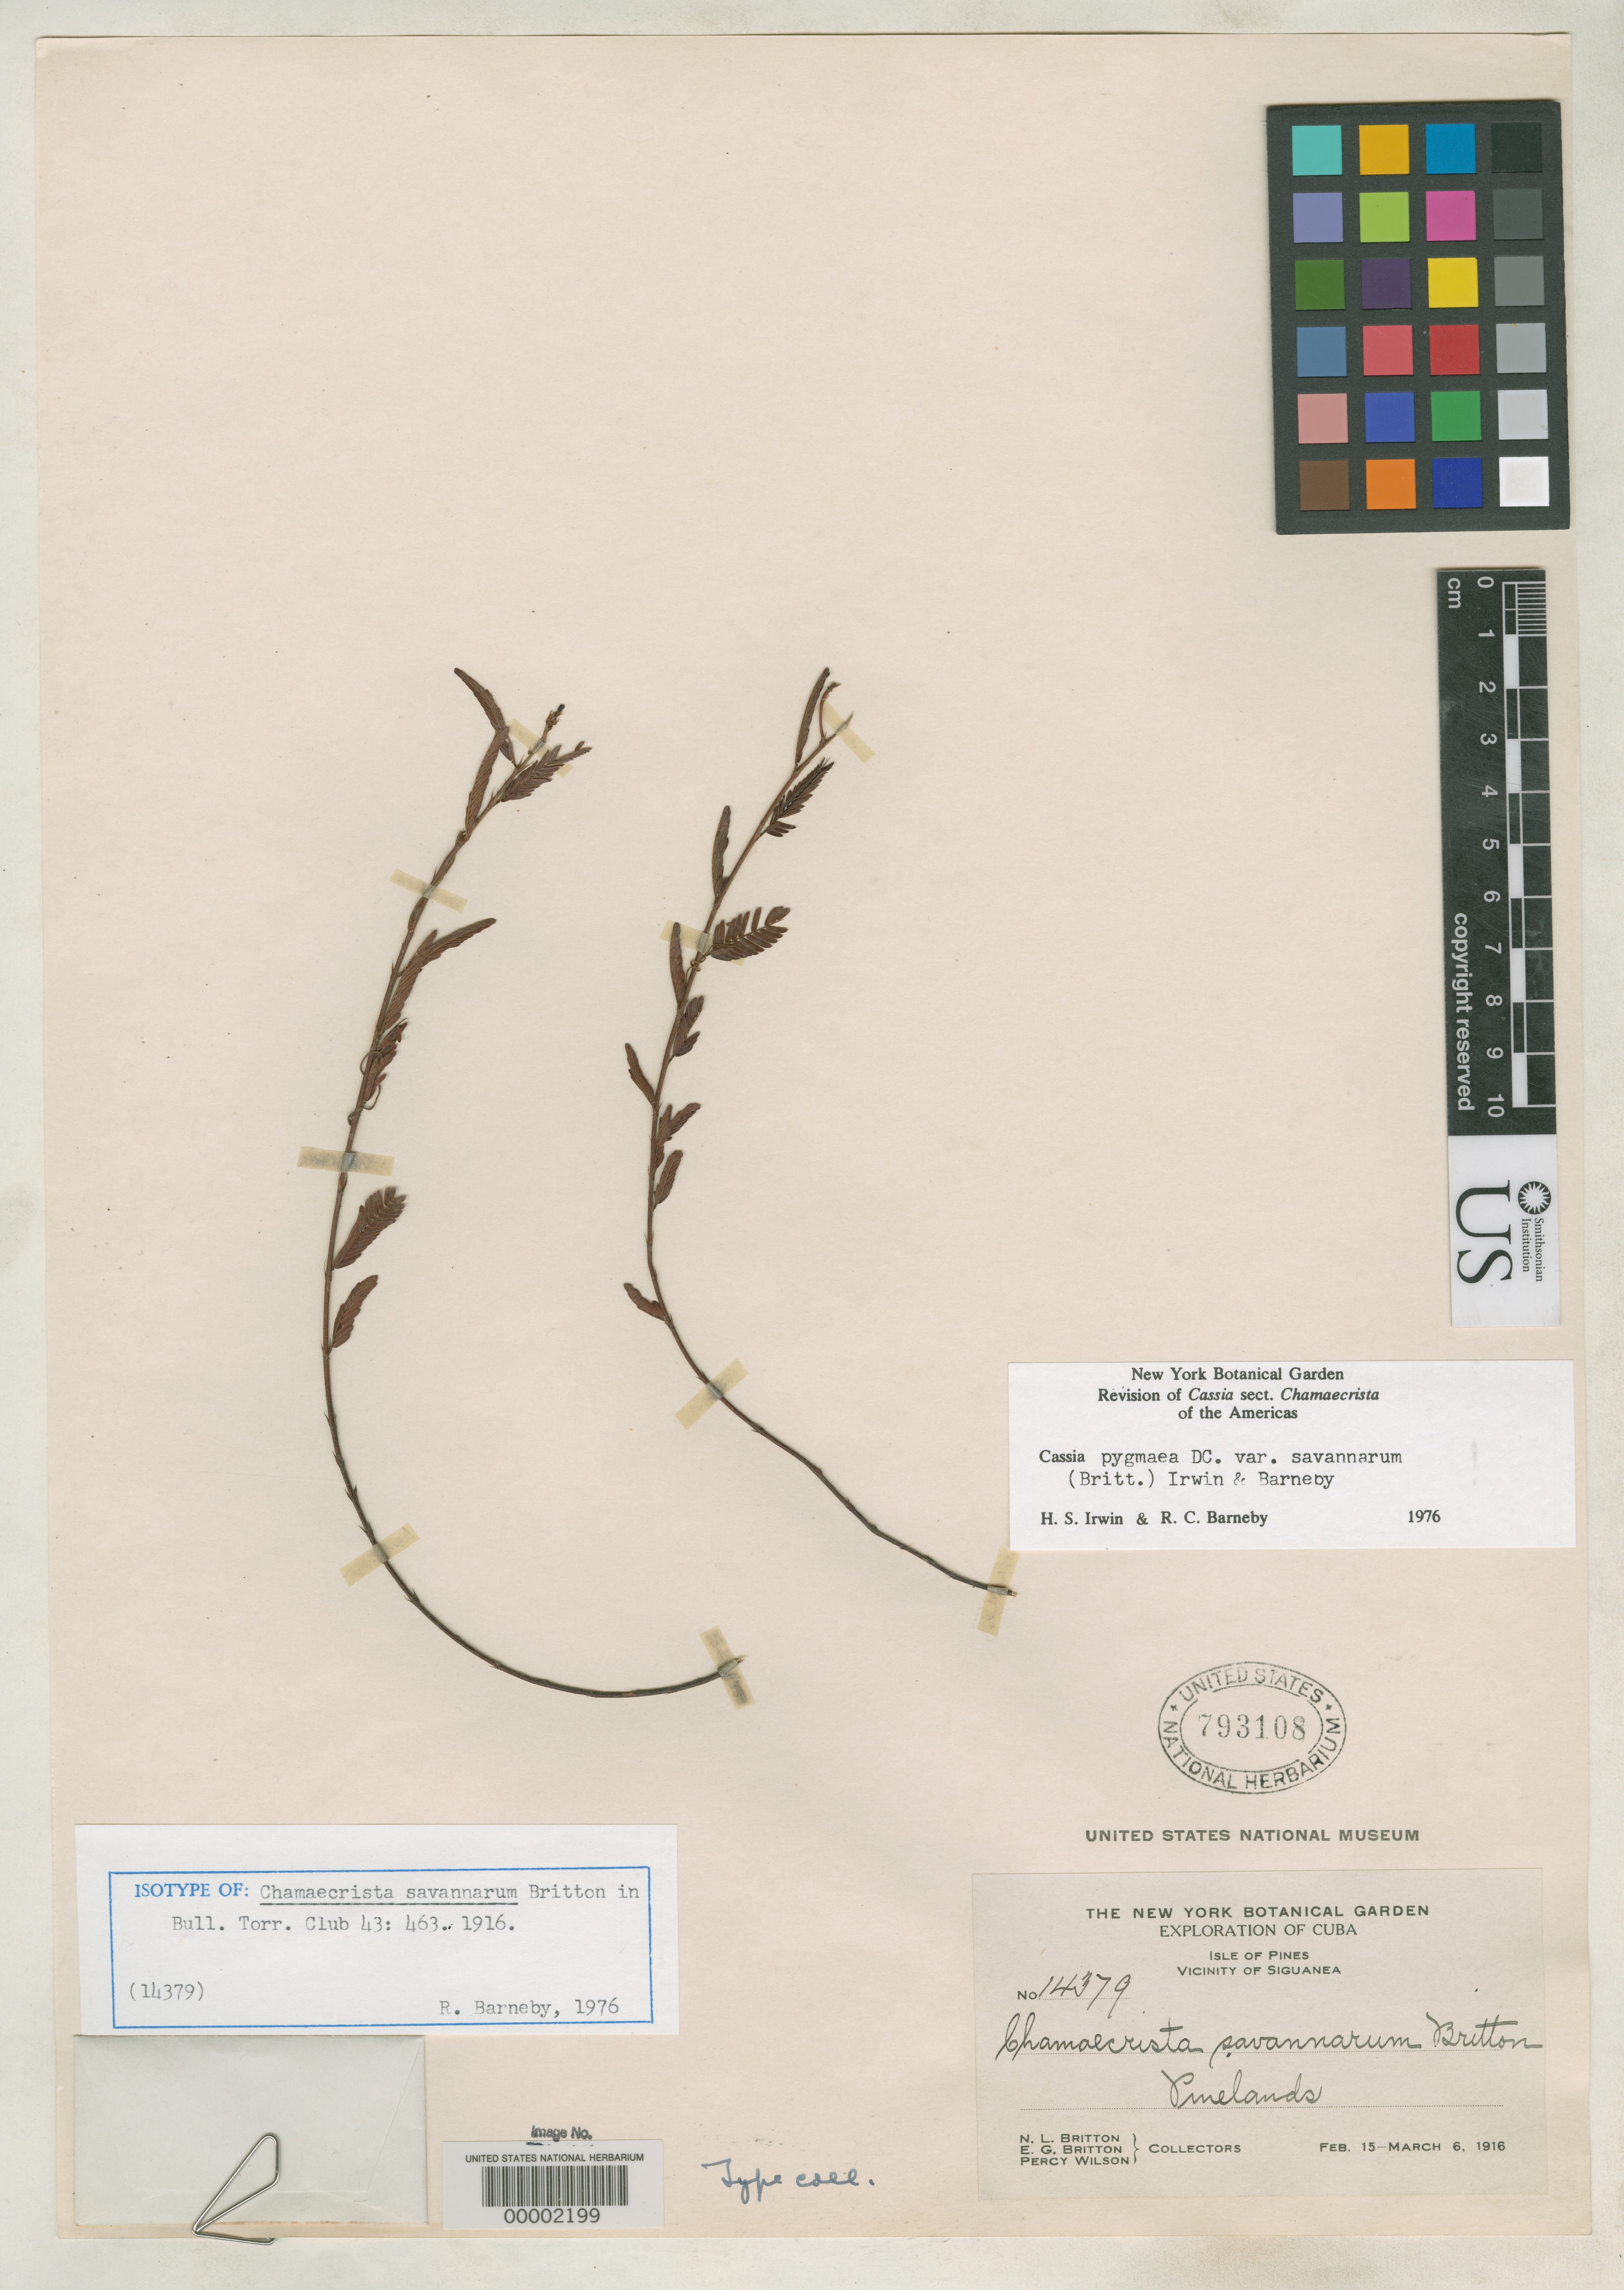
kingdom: Plantae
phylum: Tracheophyta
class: Magnoliopsida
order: Fabales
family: Fabaceae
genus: Chamaecrista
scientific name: Chamaecrista savannarum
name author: Britton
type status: Isotype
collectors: N. Britton, E. G. Britton & P. Wilson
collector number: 14379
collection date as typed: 15 Feb 1918 to 06 Mar 1918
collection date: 1918-02-15/1918-03-06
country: Cuba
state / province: Isla de La Juventud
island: Isla de La Juventud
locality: Vicinity of Siquanea (as Isle of Pines).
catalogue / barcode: US 793108